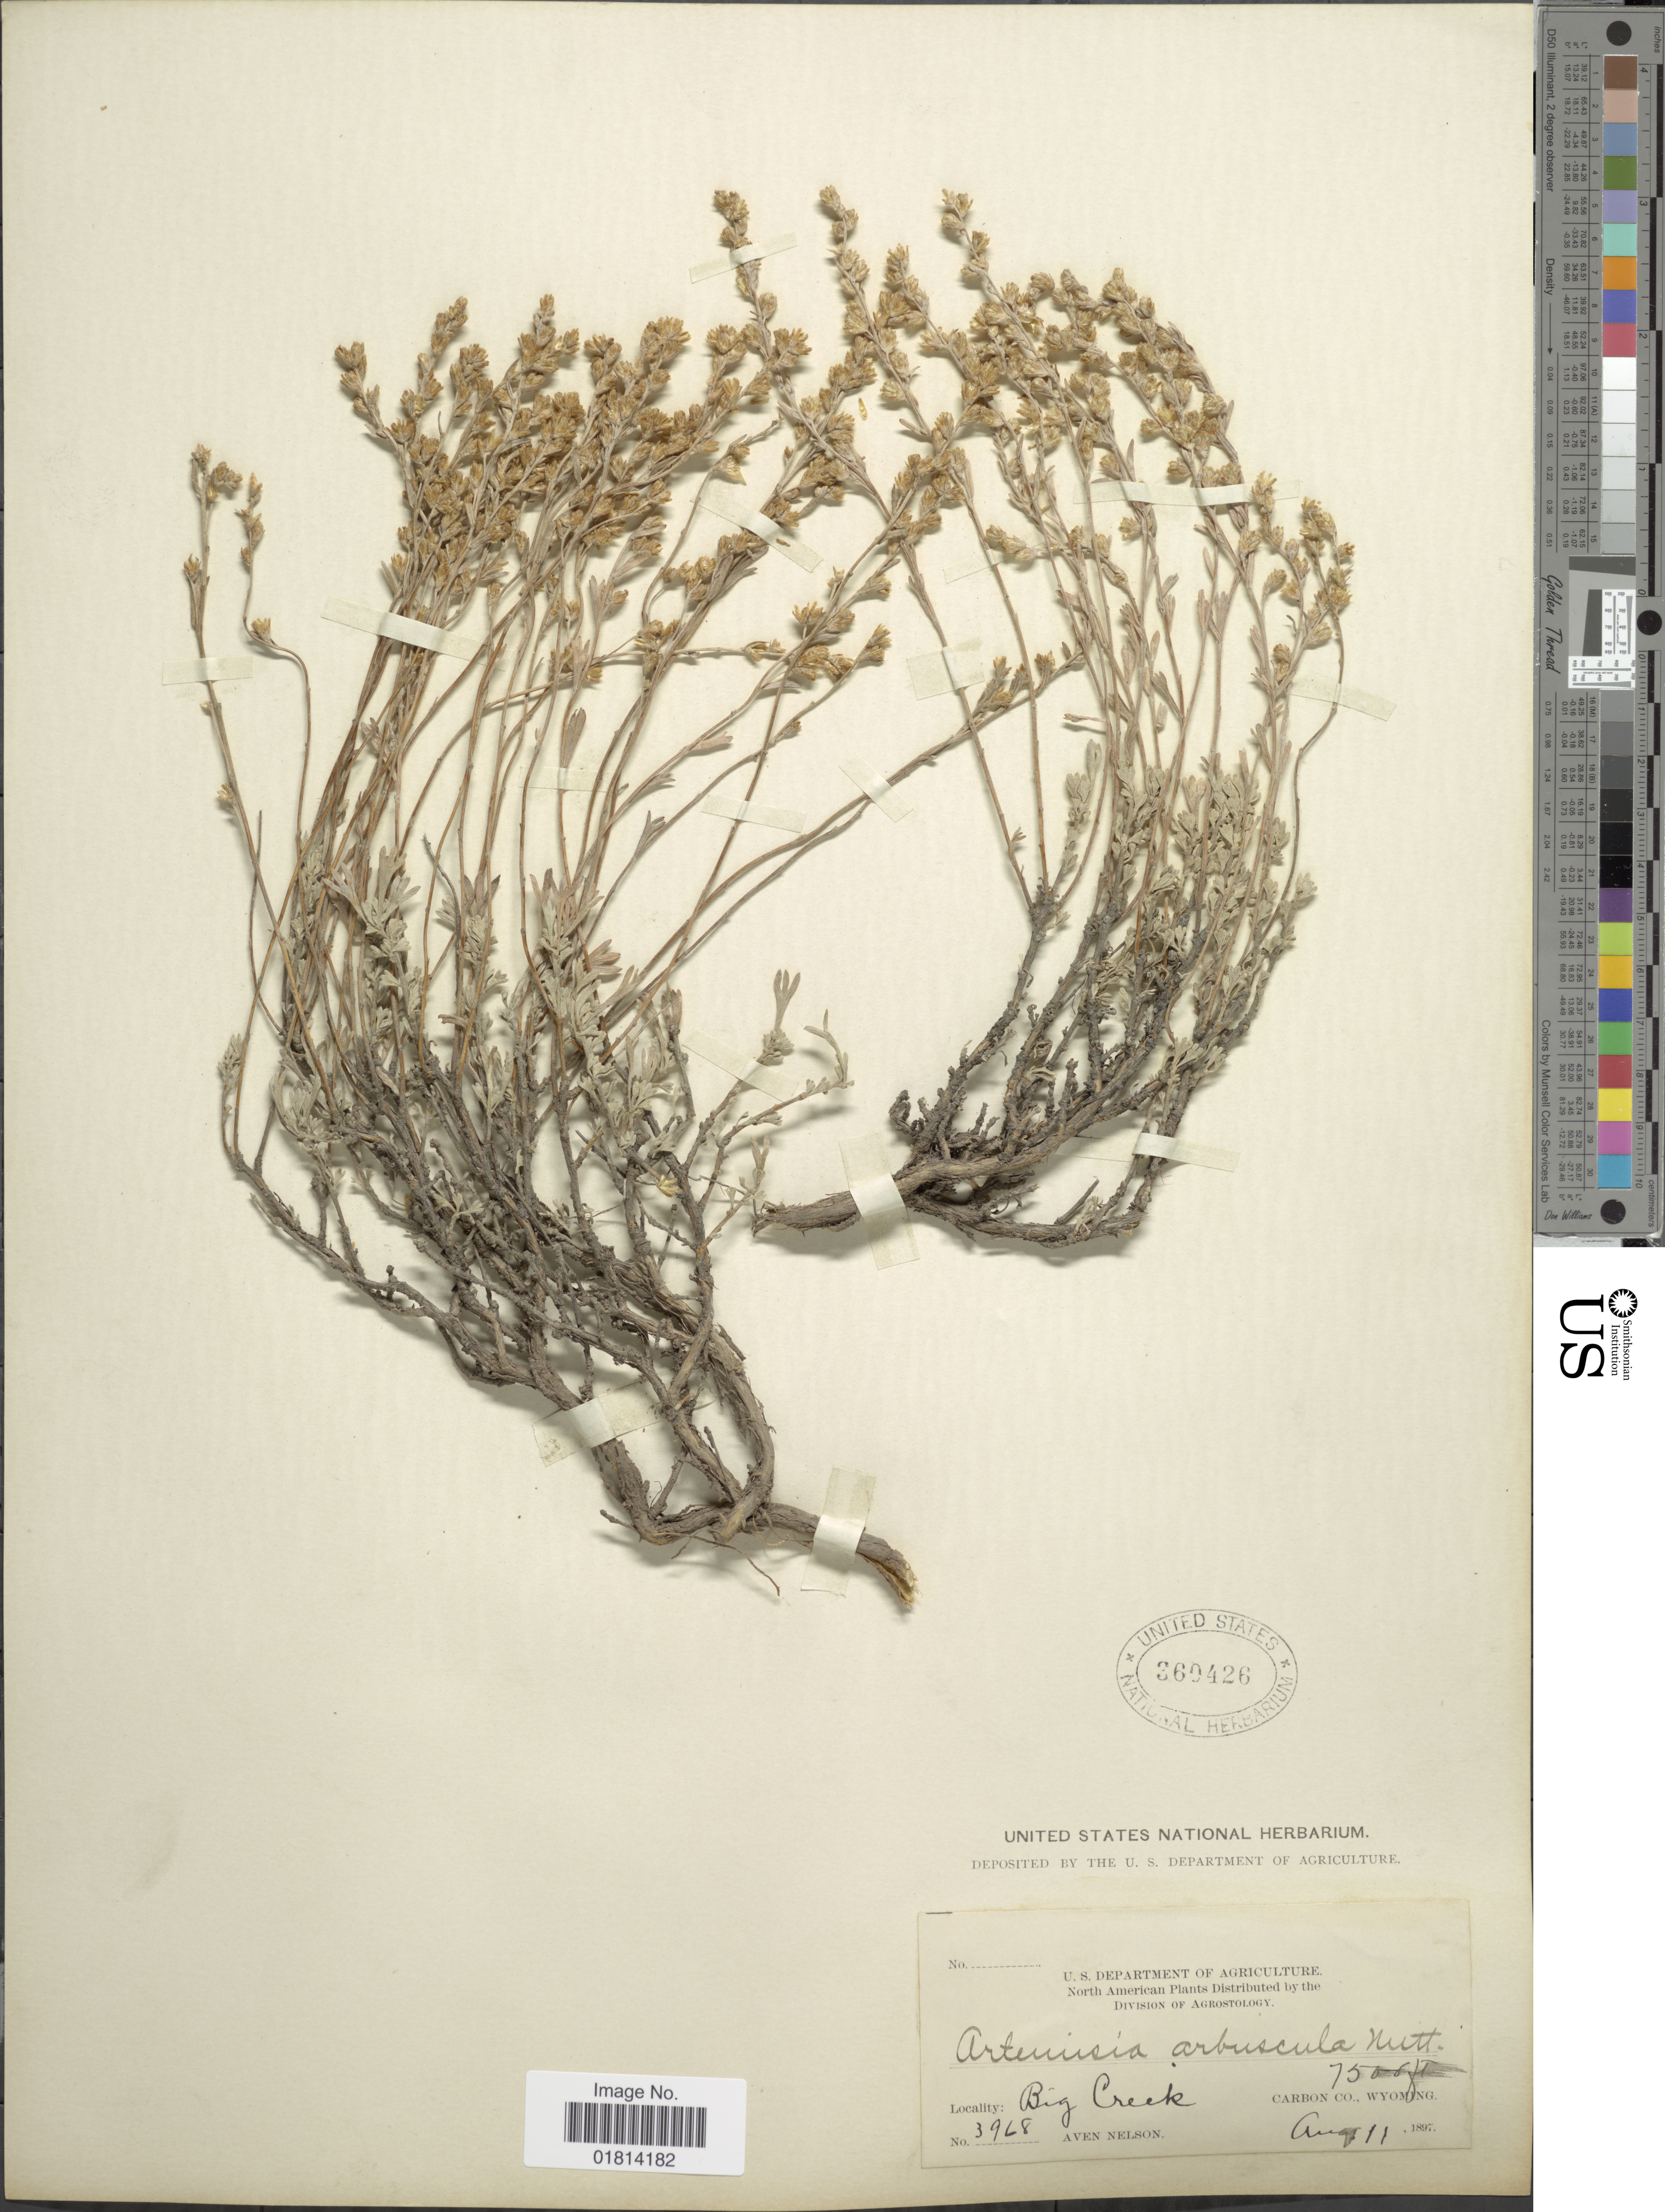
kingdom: Plantae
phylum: Tracheophyta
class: Magnoliopsida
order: Asterales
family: Asteraceae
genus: Artemisia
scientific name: Artemisia arbuscula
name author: Nutt.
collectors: A. Nelson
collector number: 3968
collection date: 1897-08-11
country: United States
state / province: Wyoming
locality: Big Creek, Carbon Co., Wyoming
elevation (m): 2286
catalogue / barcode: US 369426